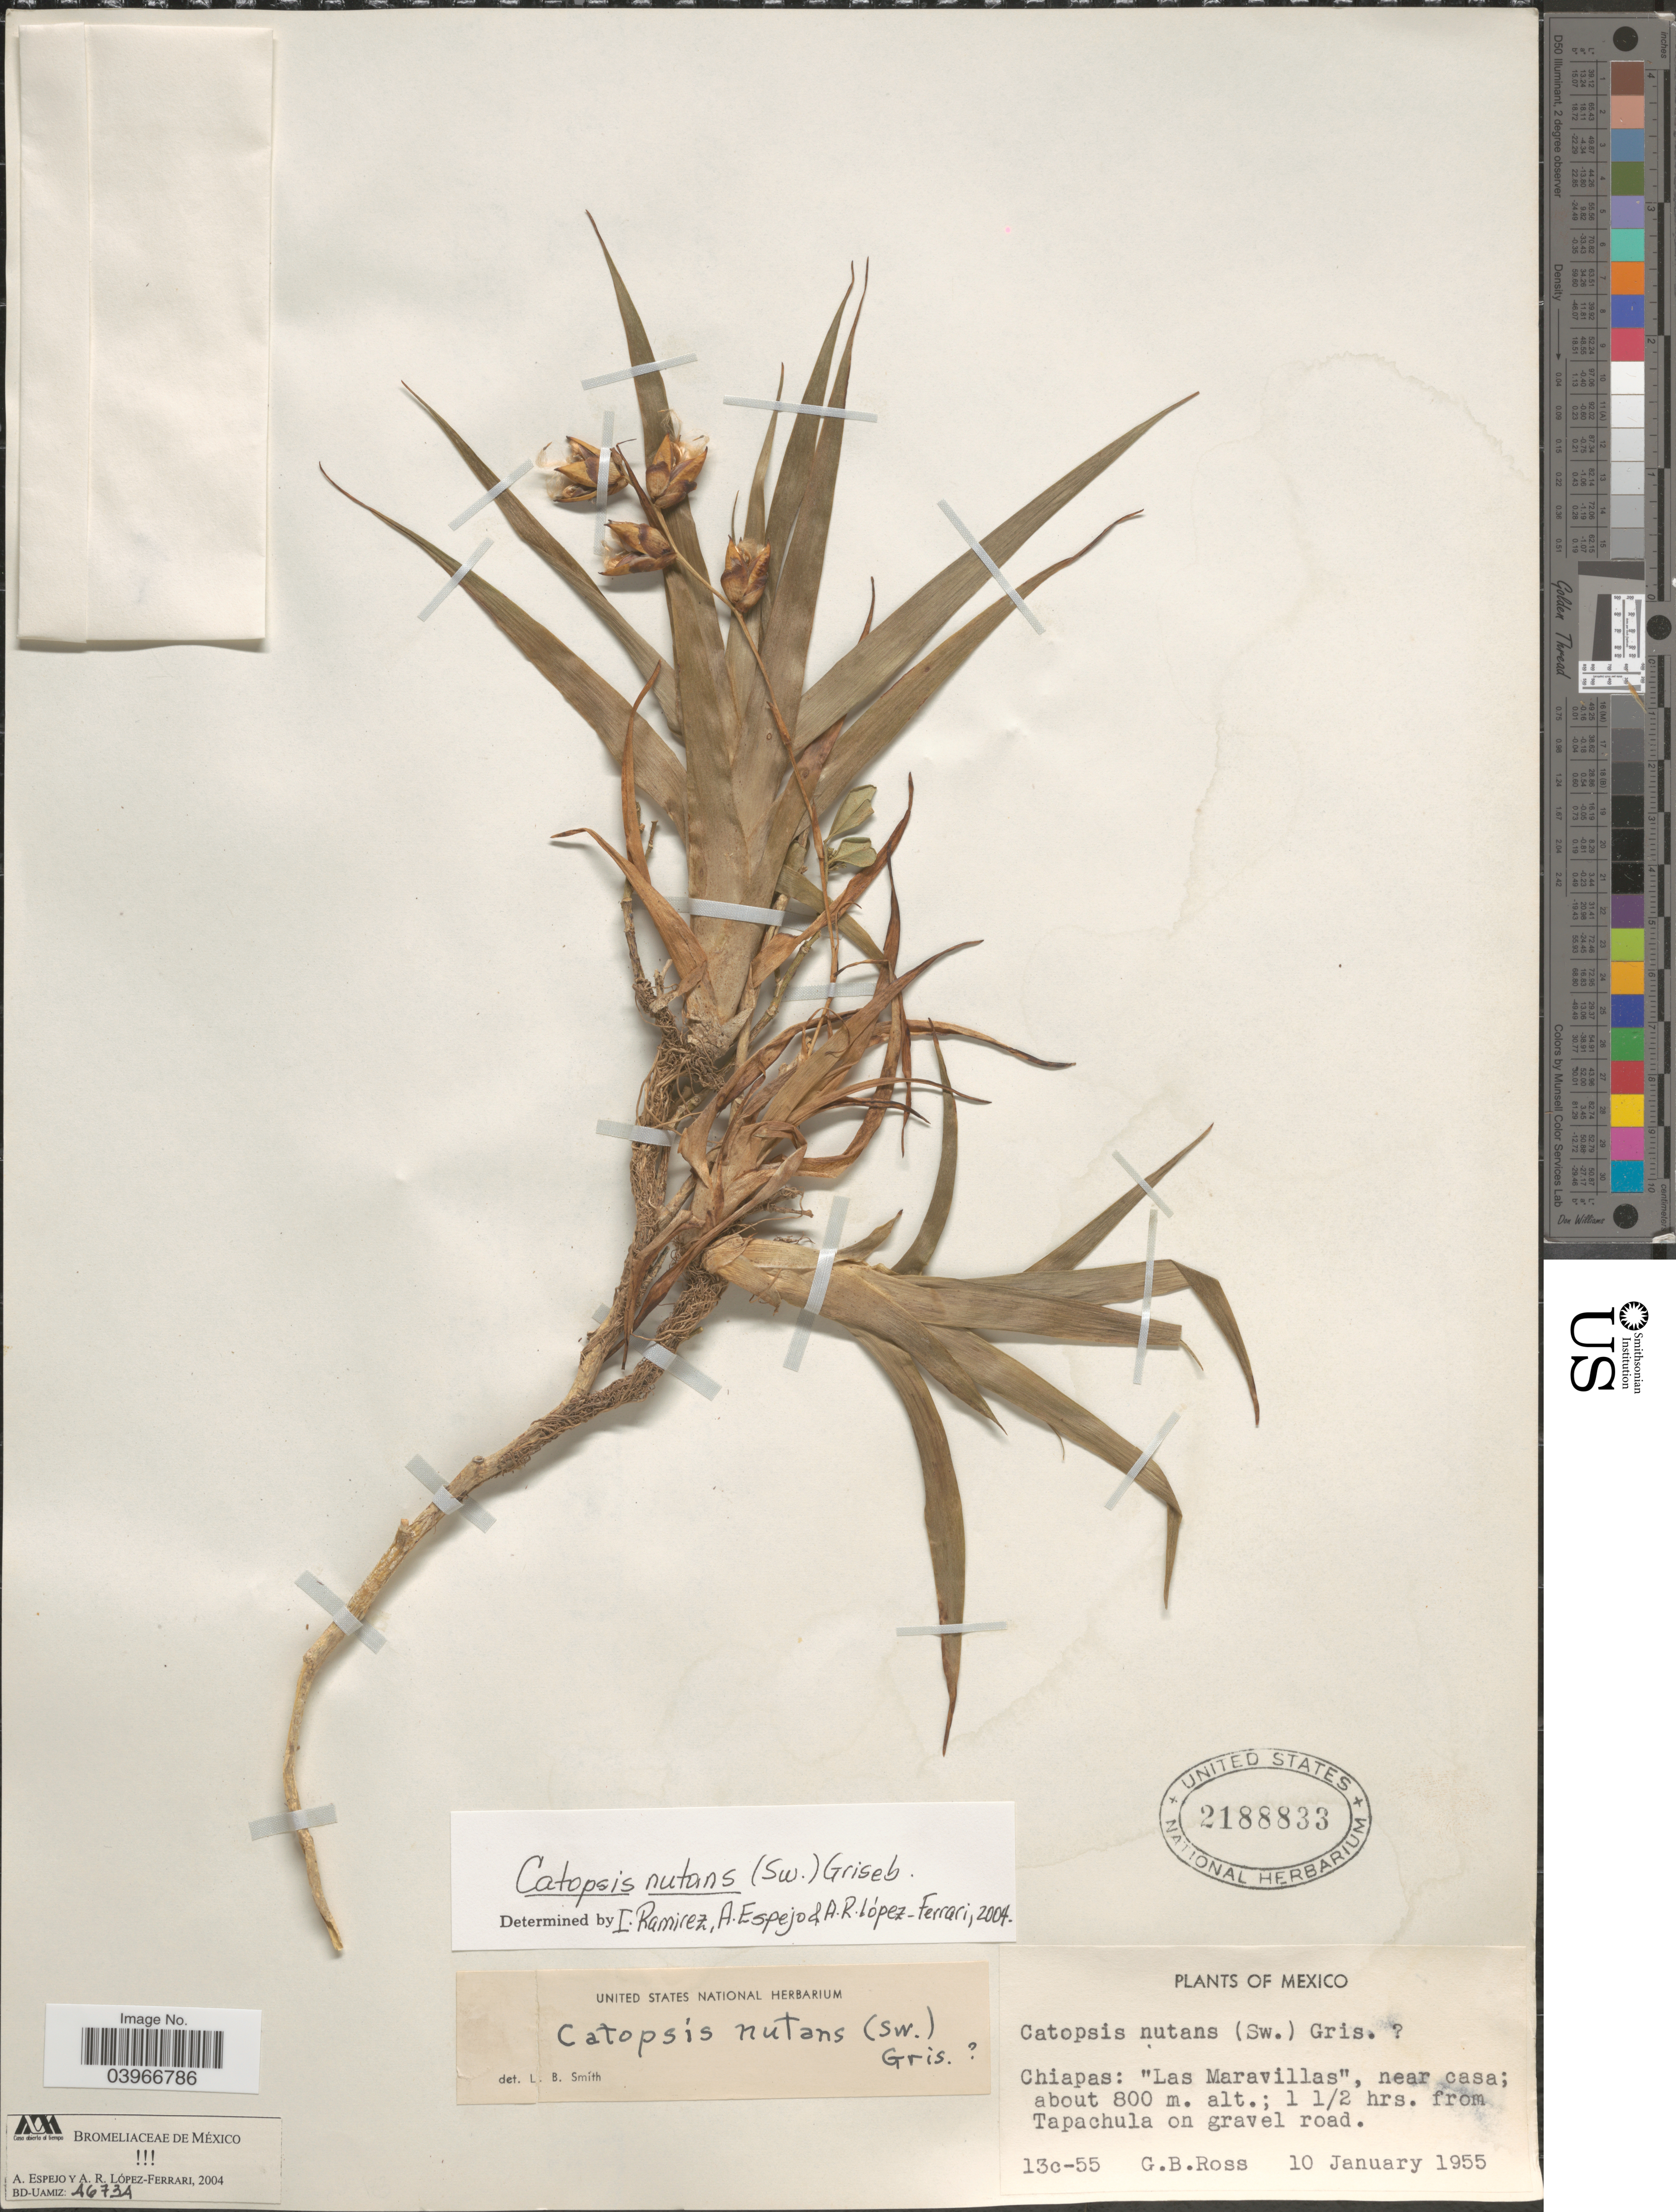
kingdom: Plantae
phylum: Tracheophyta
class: Liliopsida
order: Poales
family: Bromeliaceae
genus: Catopsis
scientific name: Catopsis nutans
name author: (Sw.) Griseb.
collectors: G. B. Ross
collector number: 13c-55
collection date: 1955-01-10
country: Mexico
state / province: Chiapas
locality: Las Maravillas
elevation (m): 800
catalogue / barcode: US 2188833